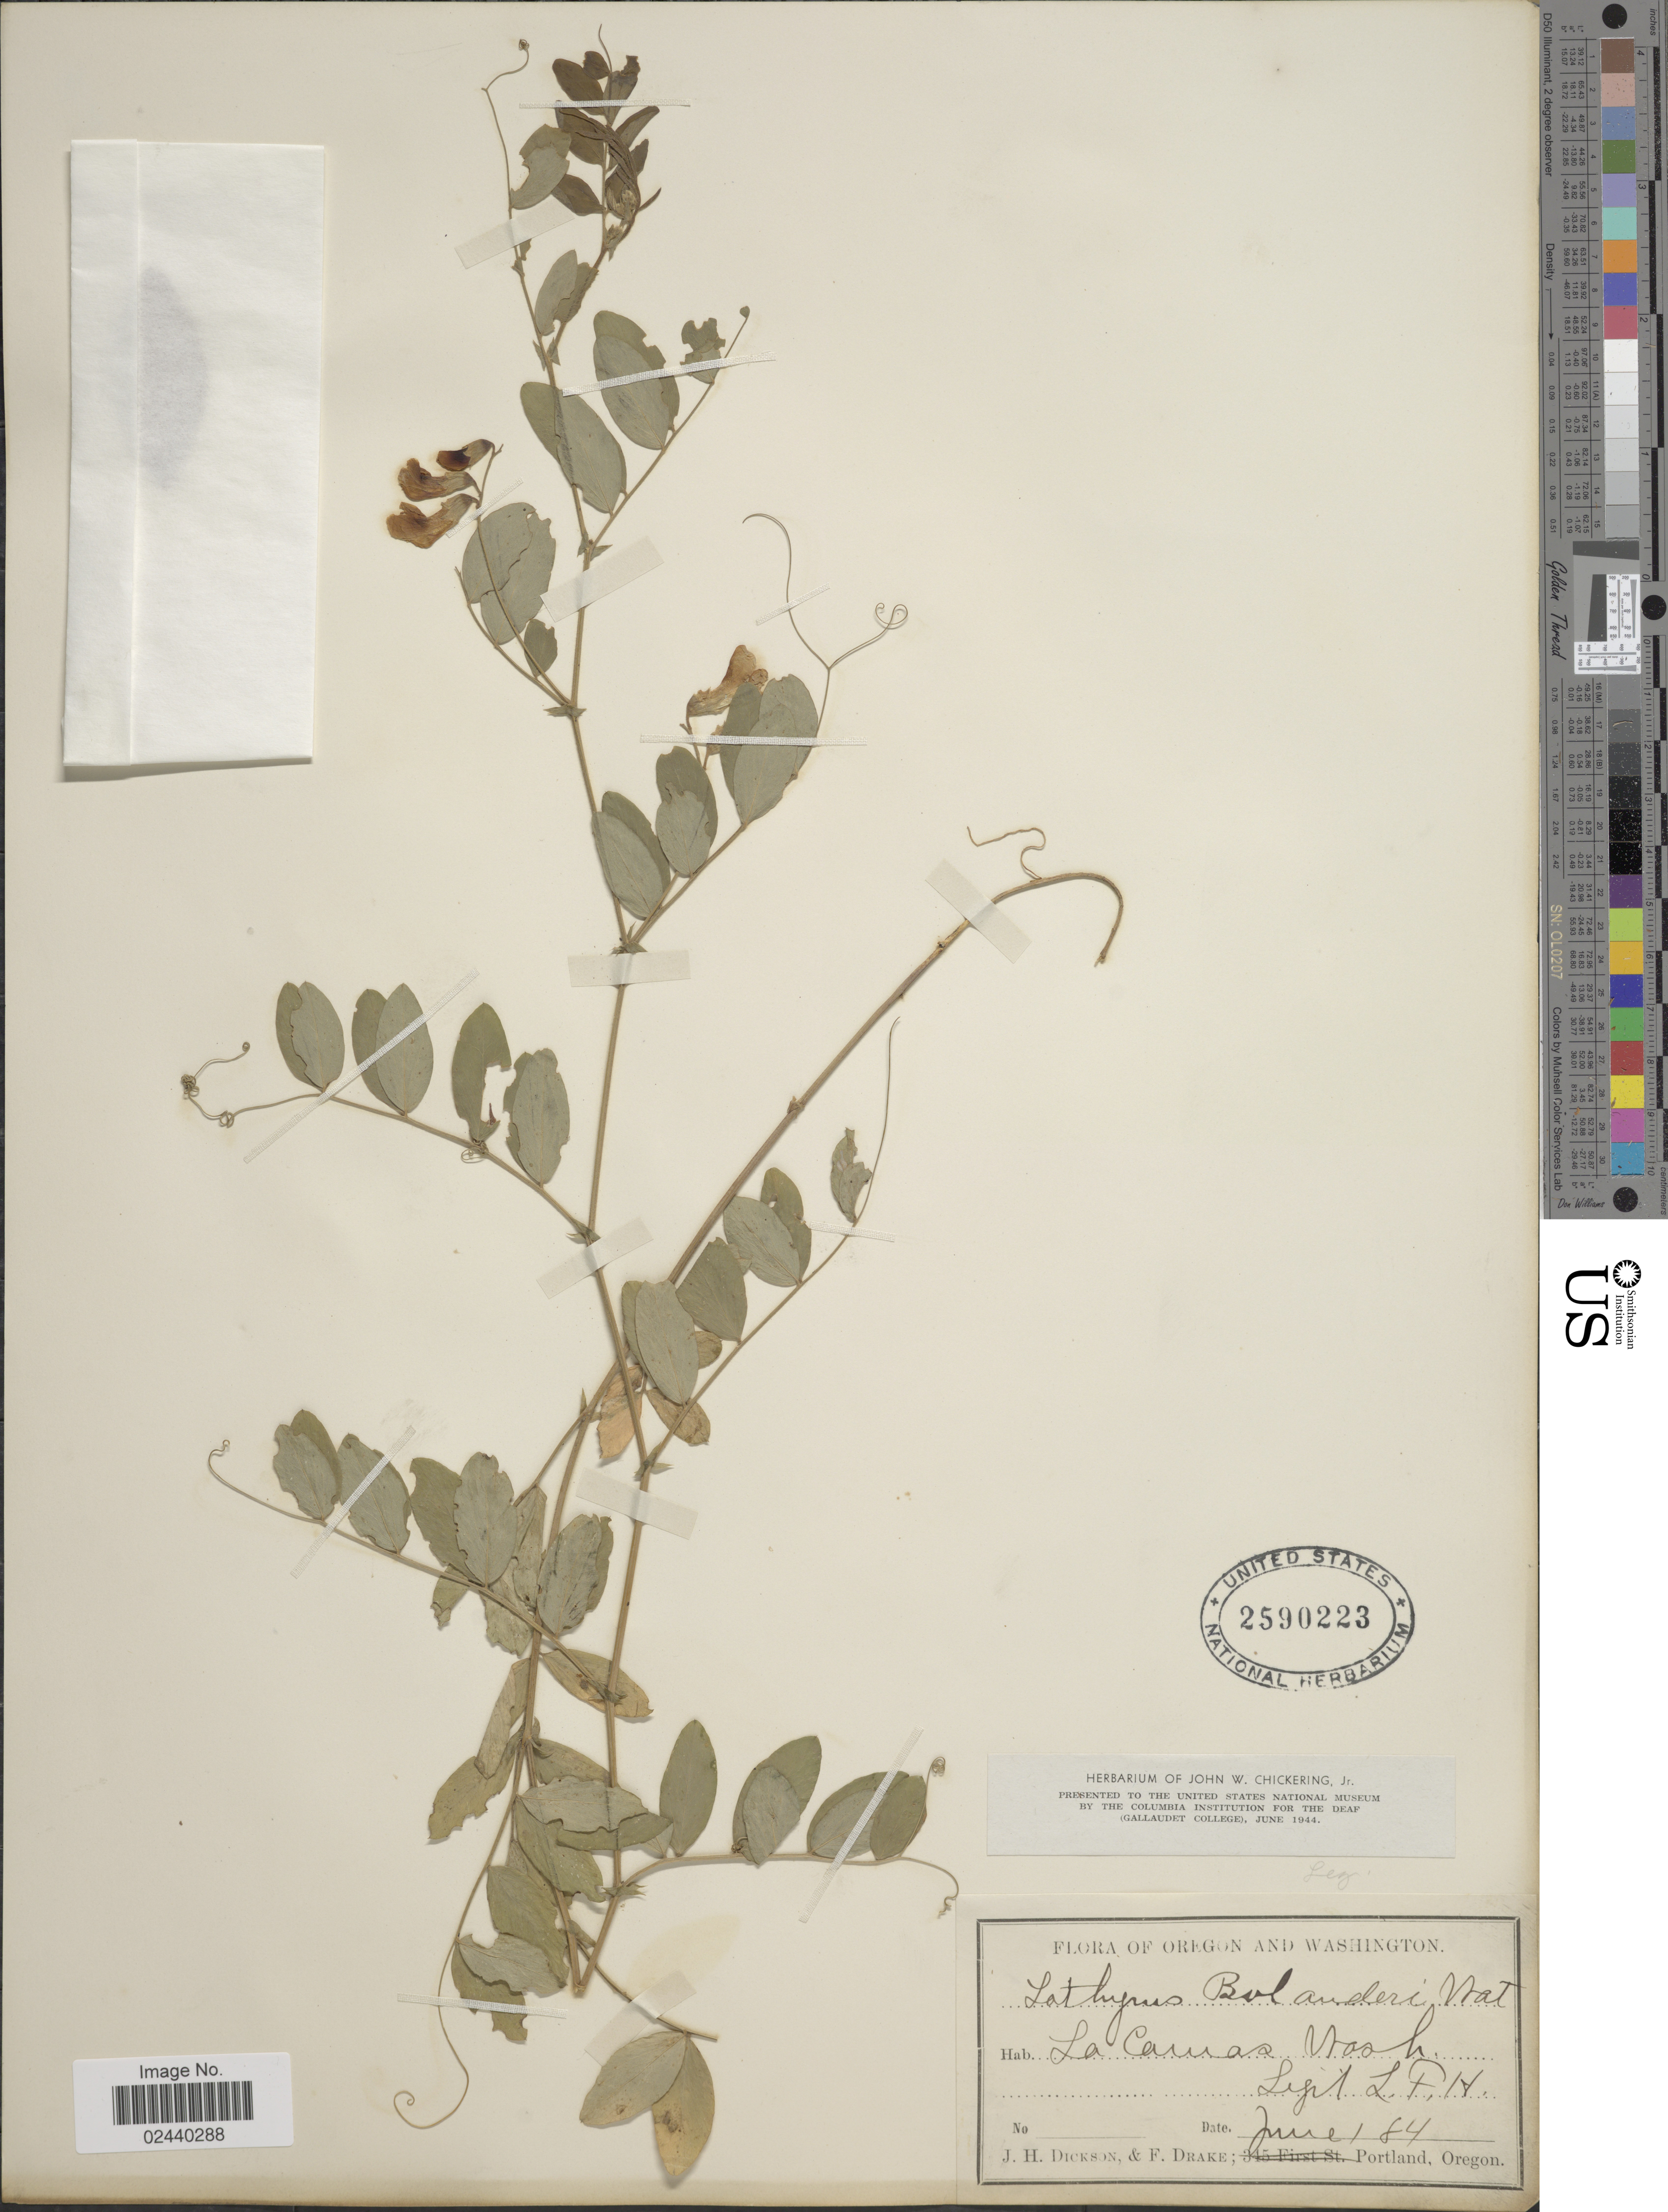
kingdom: Plantae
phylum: Tracheophyta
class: Magnoliopsida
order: Fabales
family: Fabaceae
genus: Lathyrus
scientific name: Lathyrus bolanderi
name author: S. Watson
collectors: L. F. H.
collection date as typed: Transcribed d/m/y: /6/84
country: United States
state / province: Washington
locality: Las Camas, Wash.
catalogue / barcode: US 2590223